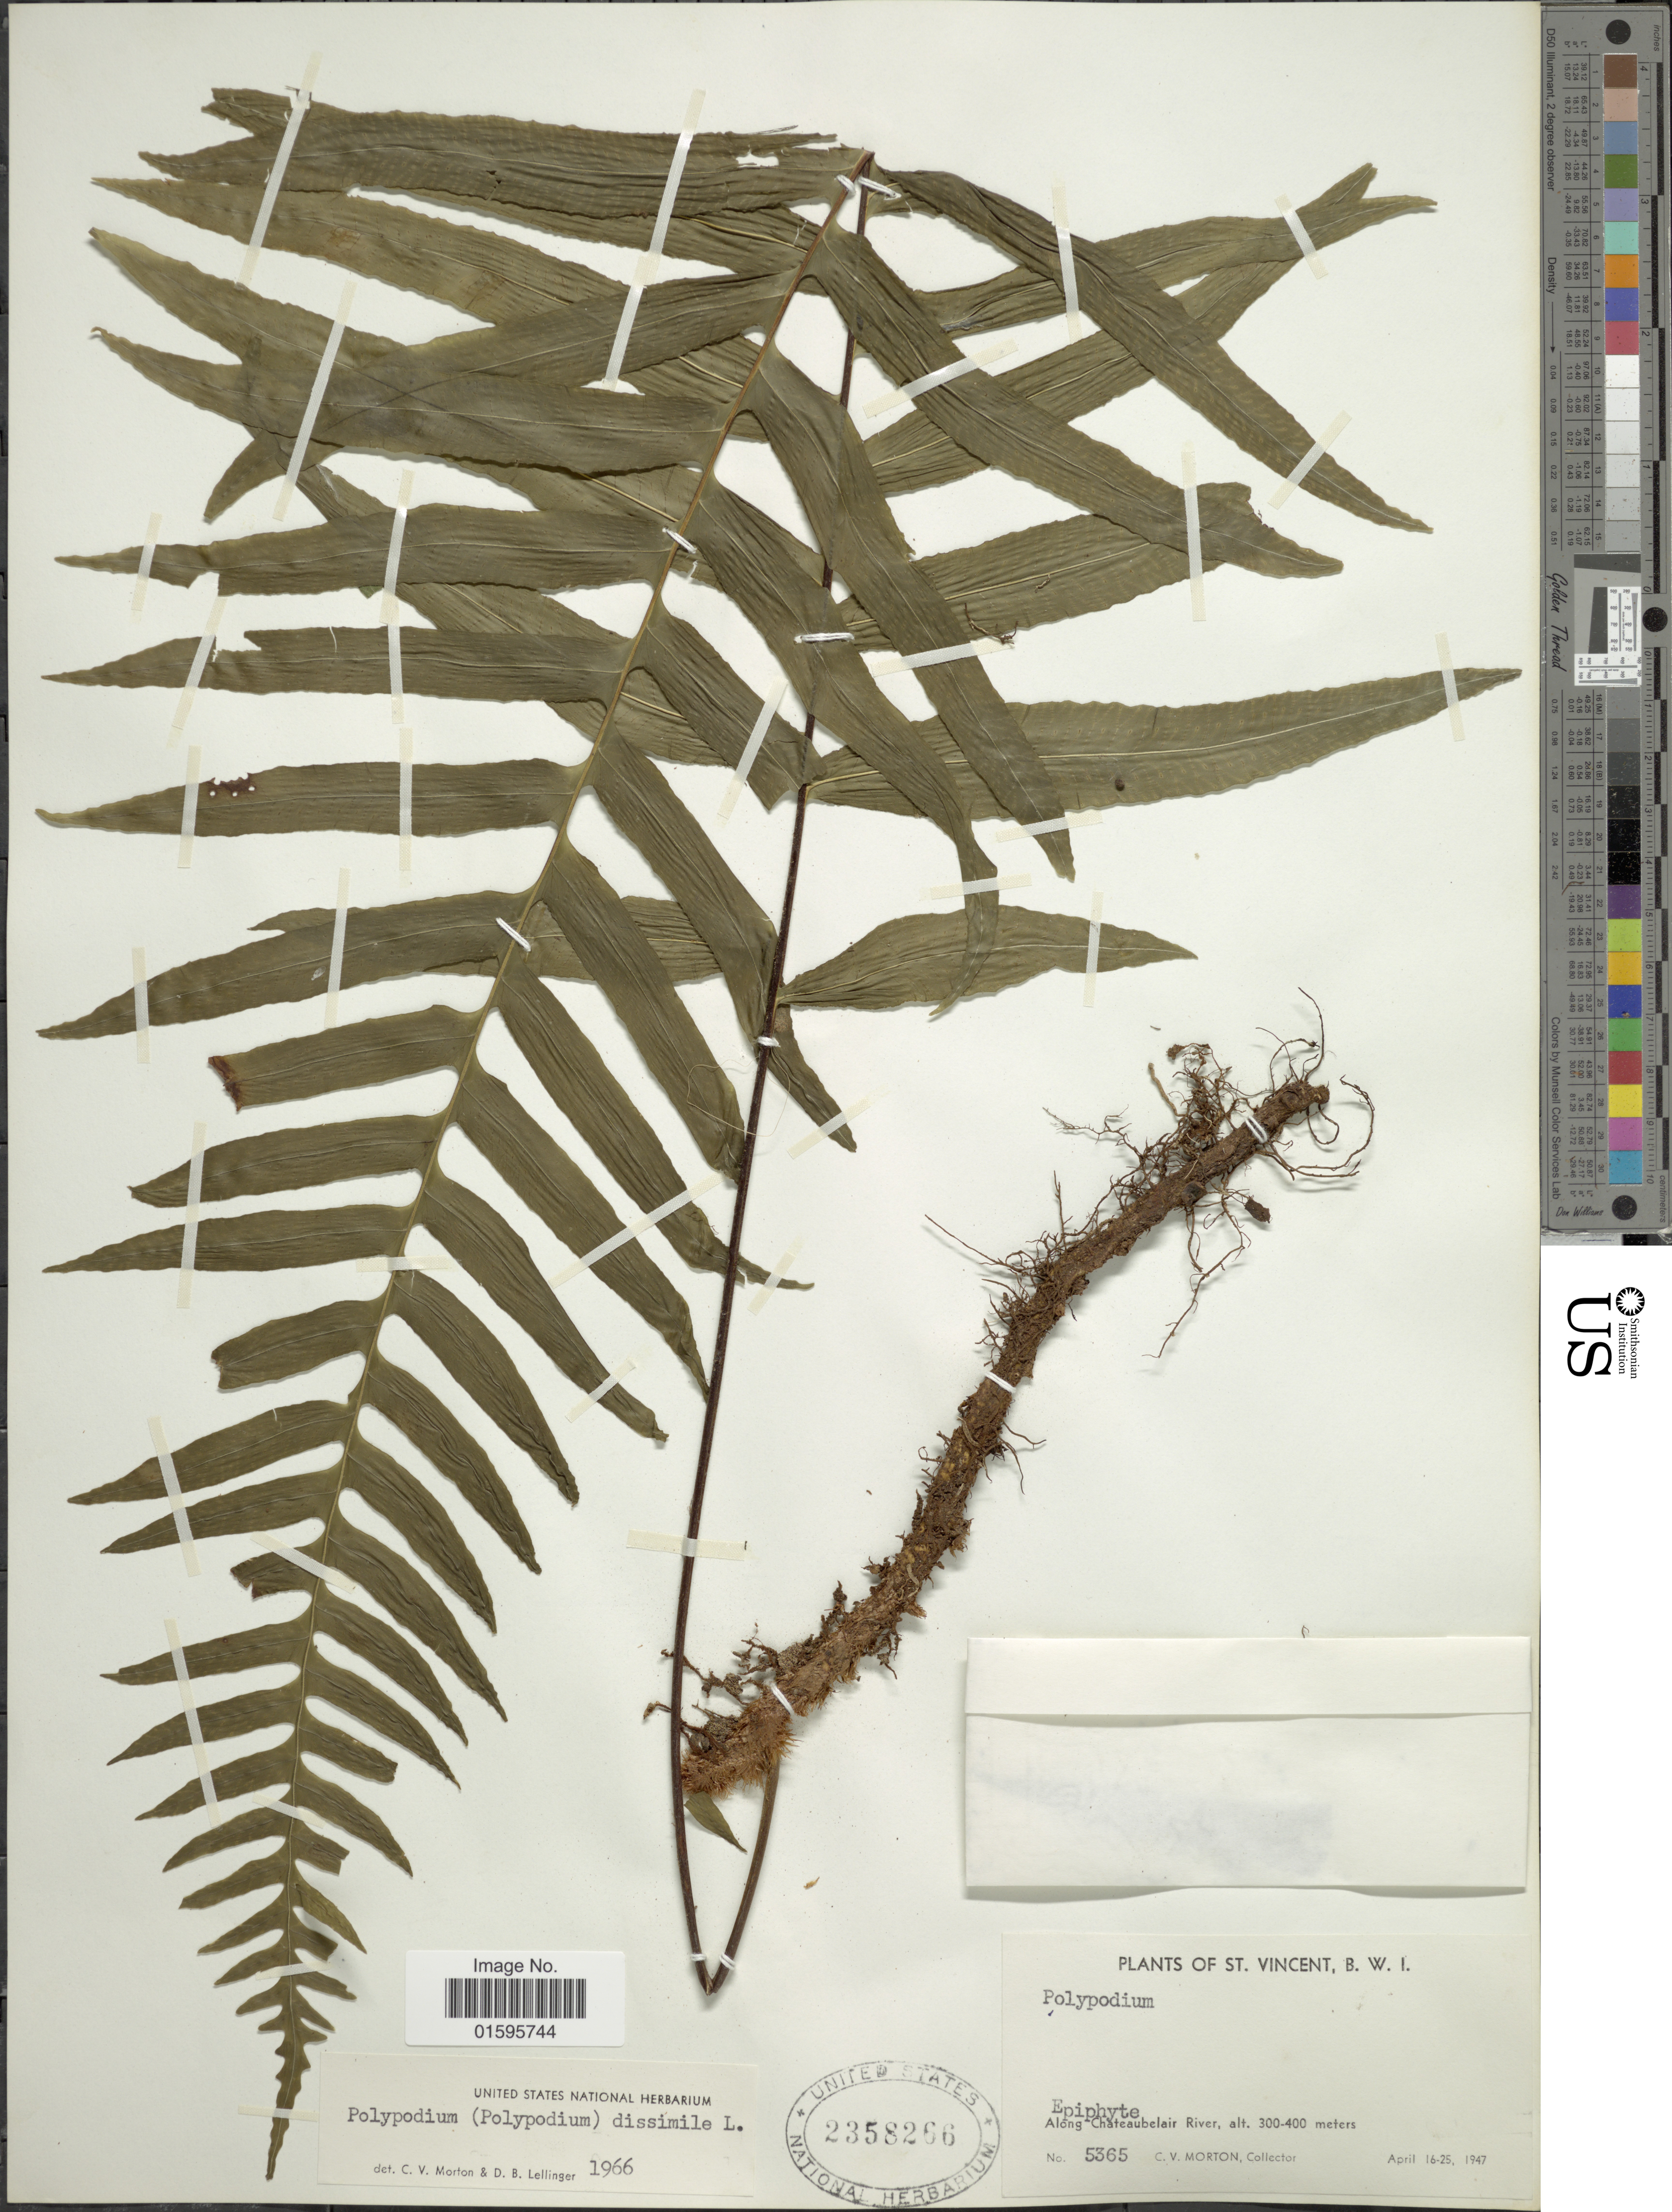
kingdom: Plantae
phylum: Tracheophyta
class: Polypodiopsida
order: Polypodiales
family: Polypodiaceae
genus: Polypodium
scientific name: Polypodium dulce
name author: Poir.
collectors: C. V. Morton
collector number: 5365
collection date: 1947-04-16/1947-04-25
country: St. Vincent - Grenadines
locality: St. Vincent, B. W. I., along Chateaubelair River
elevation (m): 300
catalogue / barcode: US 2358266